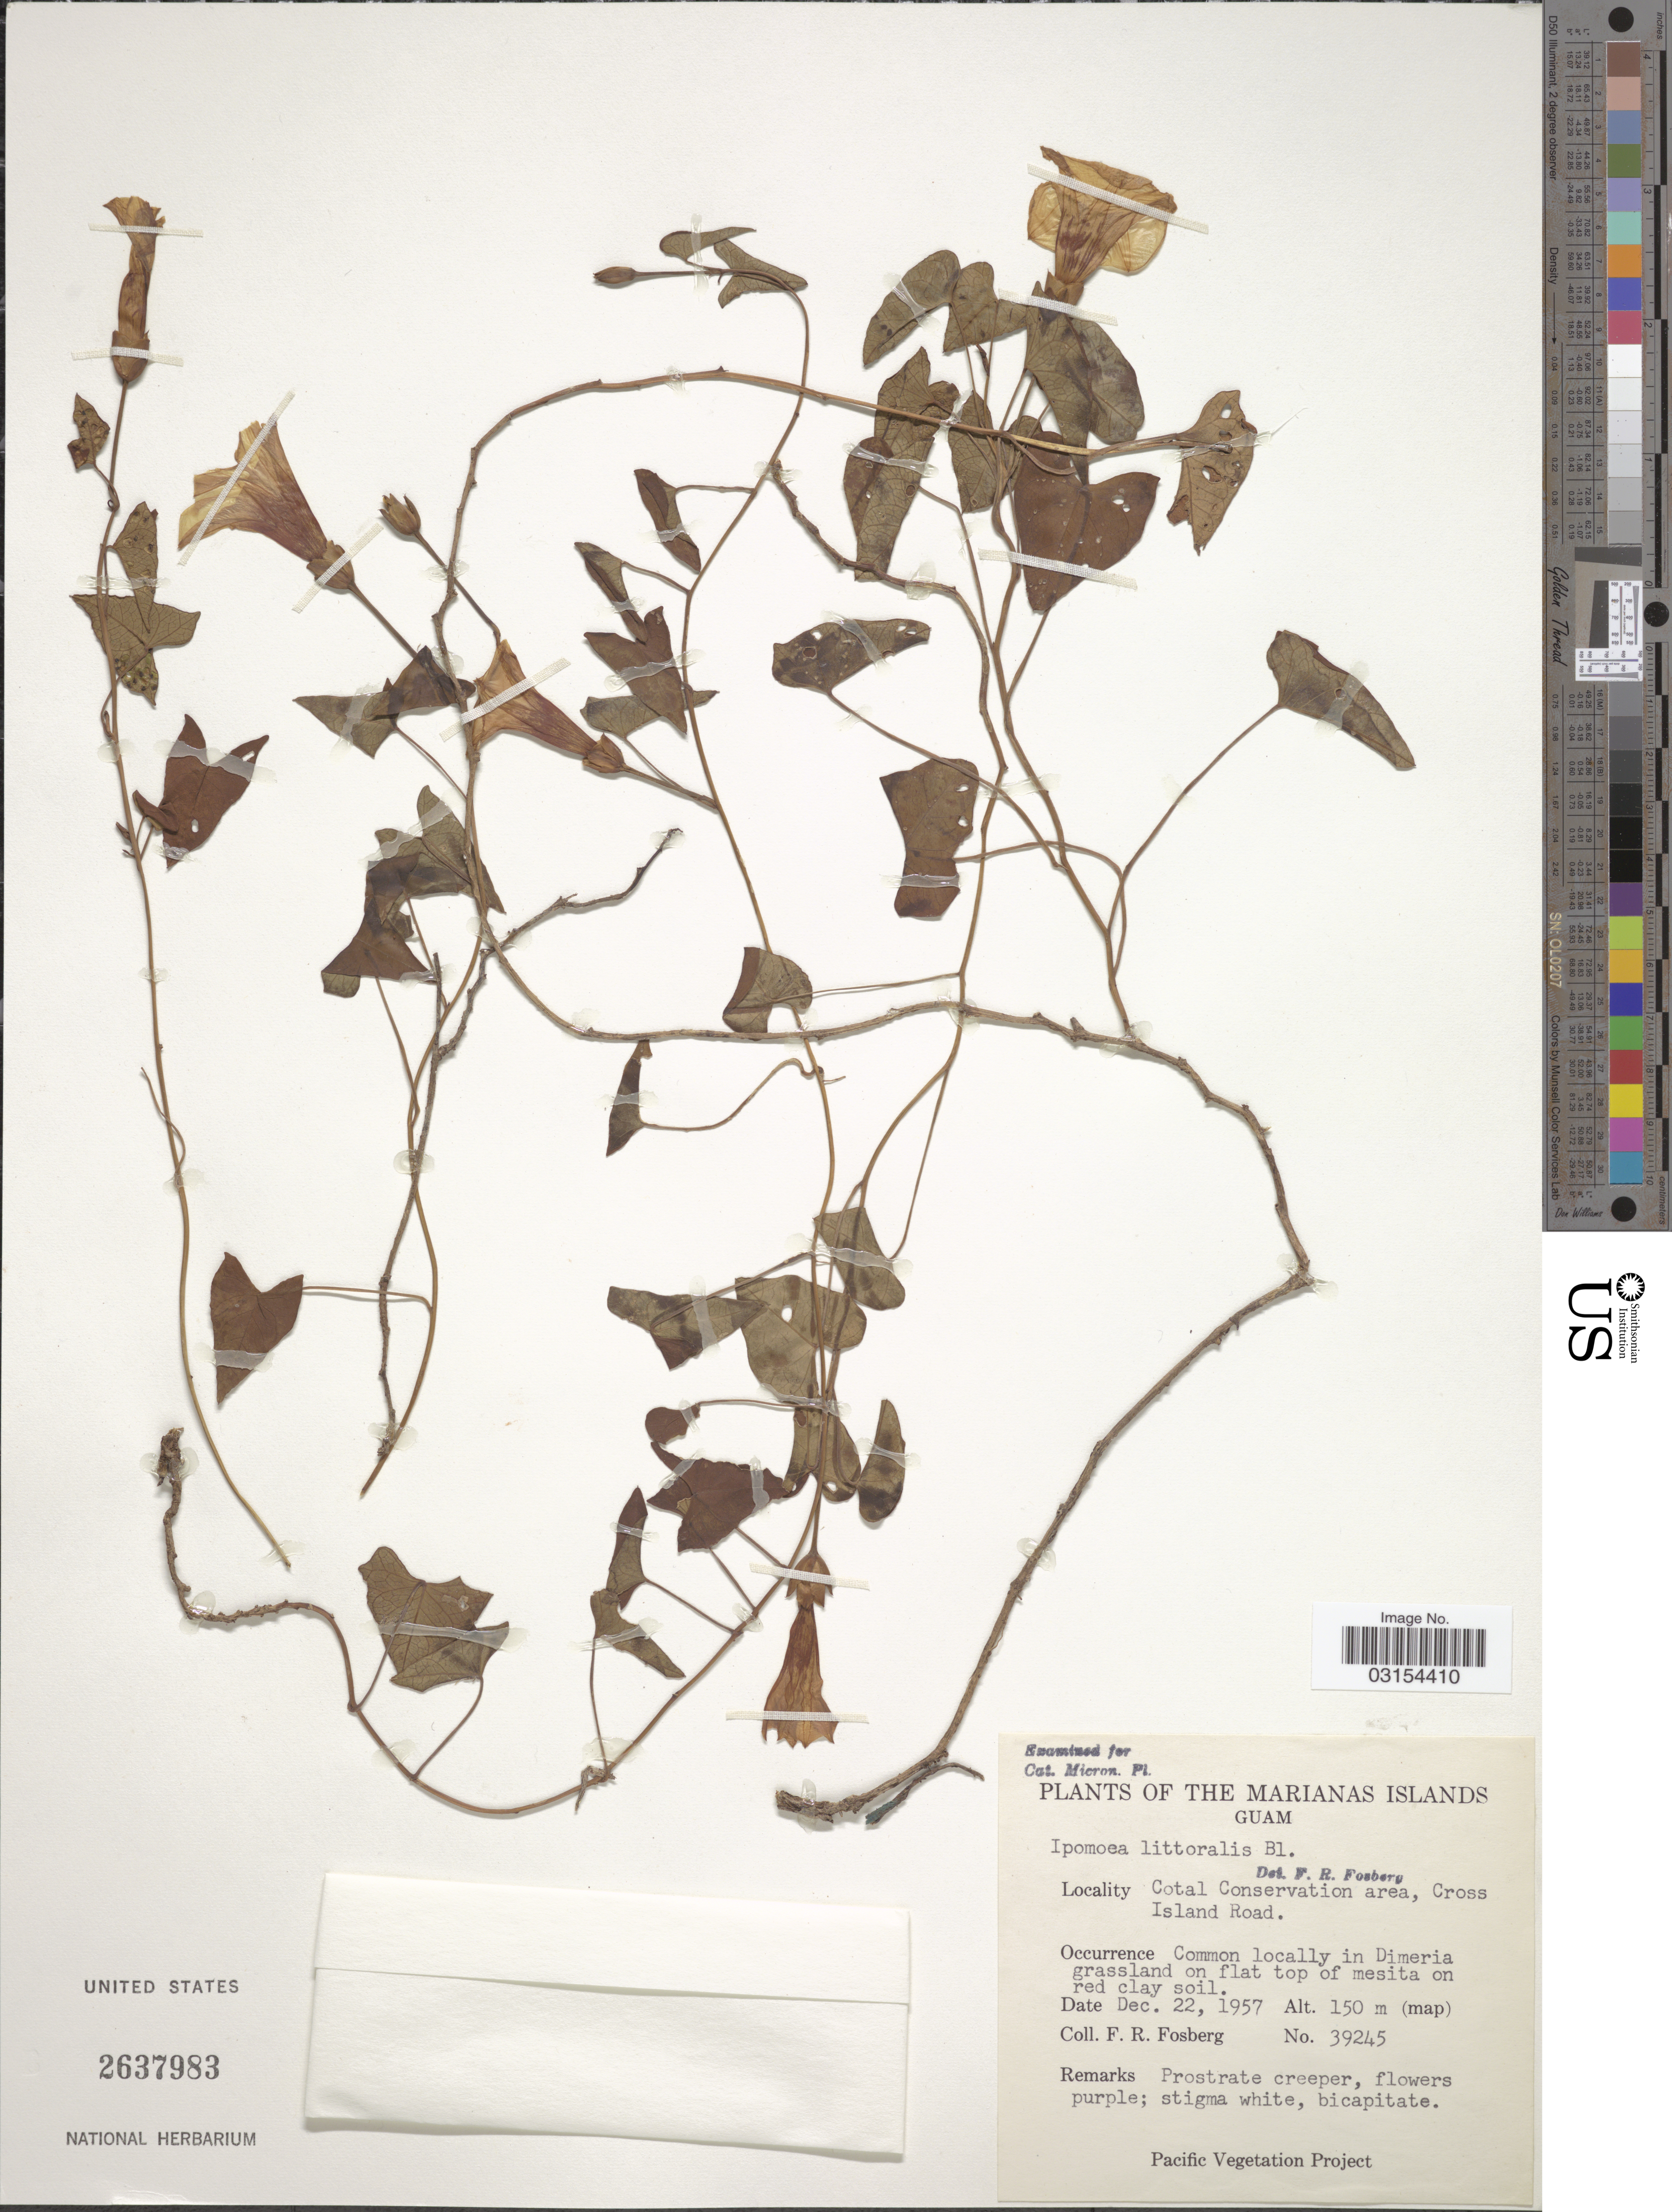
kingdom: Plantae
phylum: Tracheophyta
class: Magnoliopsida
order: Solanales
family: Convolvulaceae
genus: Ipomoea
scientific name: Ipomoea littoralis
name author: Blume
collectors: F. R. Fosberg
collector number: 39245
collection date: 1957-12-22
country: Guam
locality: The Marianas Islands. Cotal Conservation area, Cross Island Road.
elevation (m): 150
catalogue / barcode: US 2637983